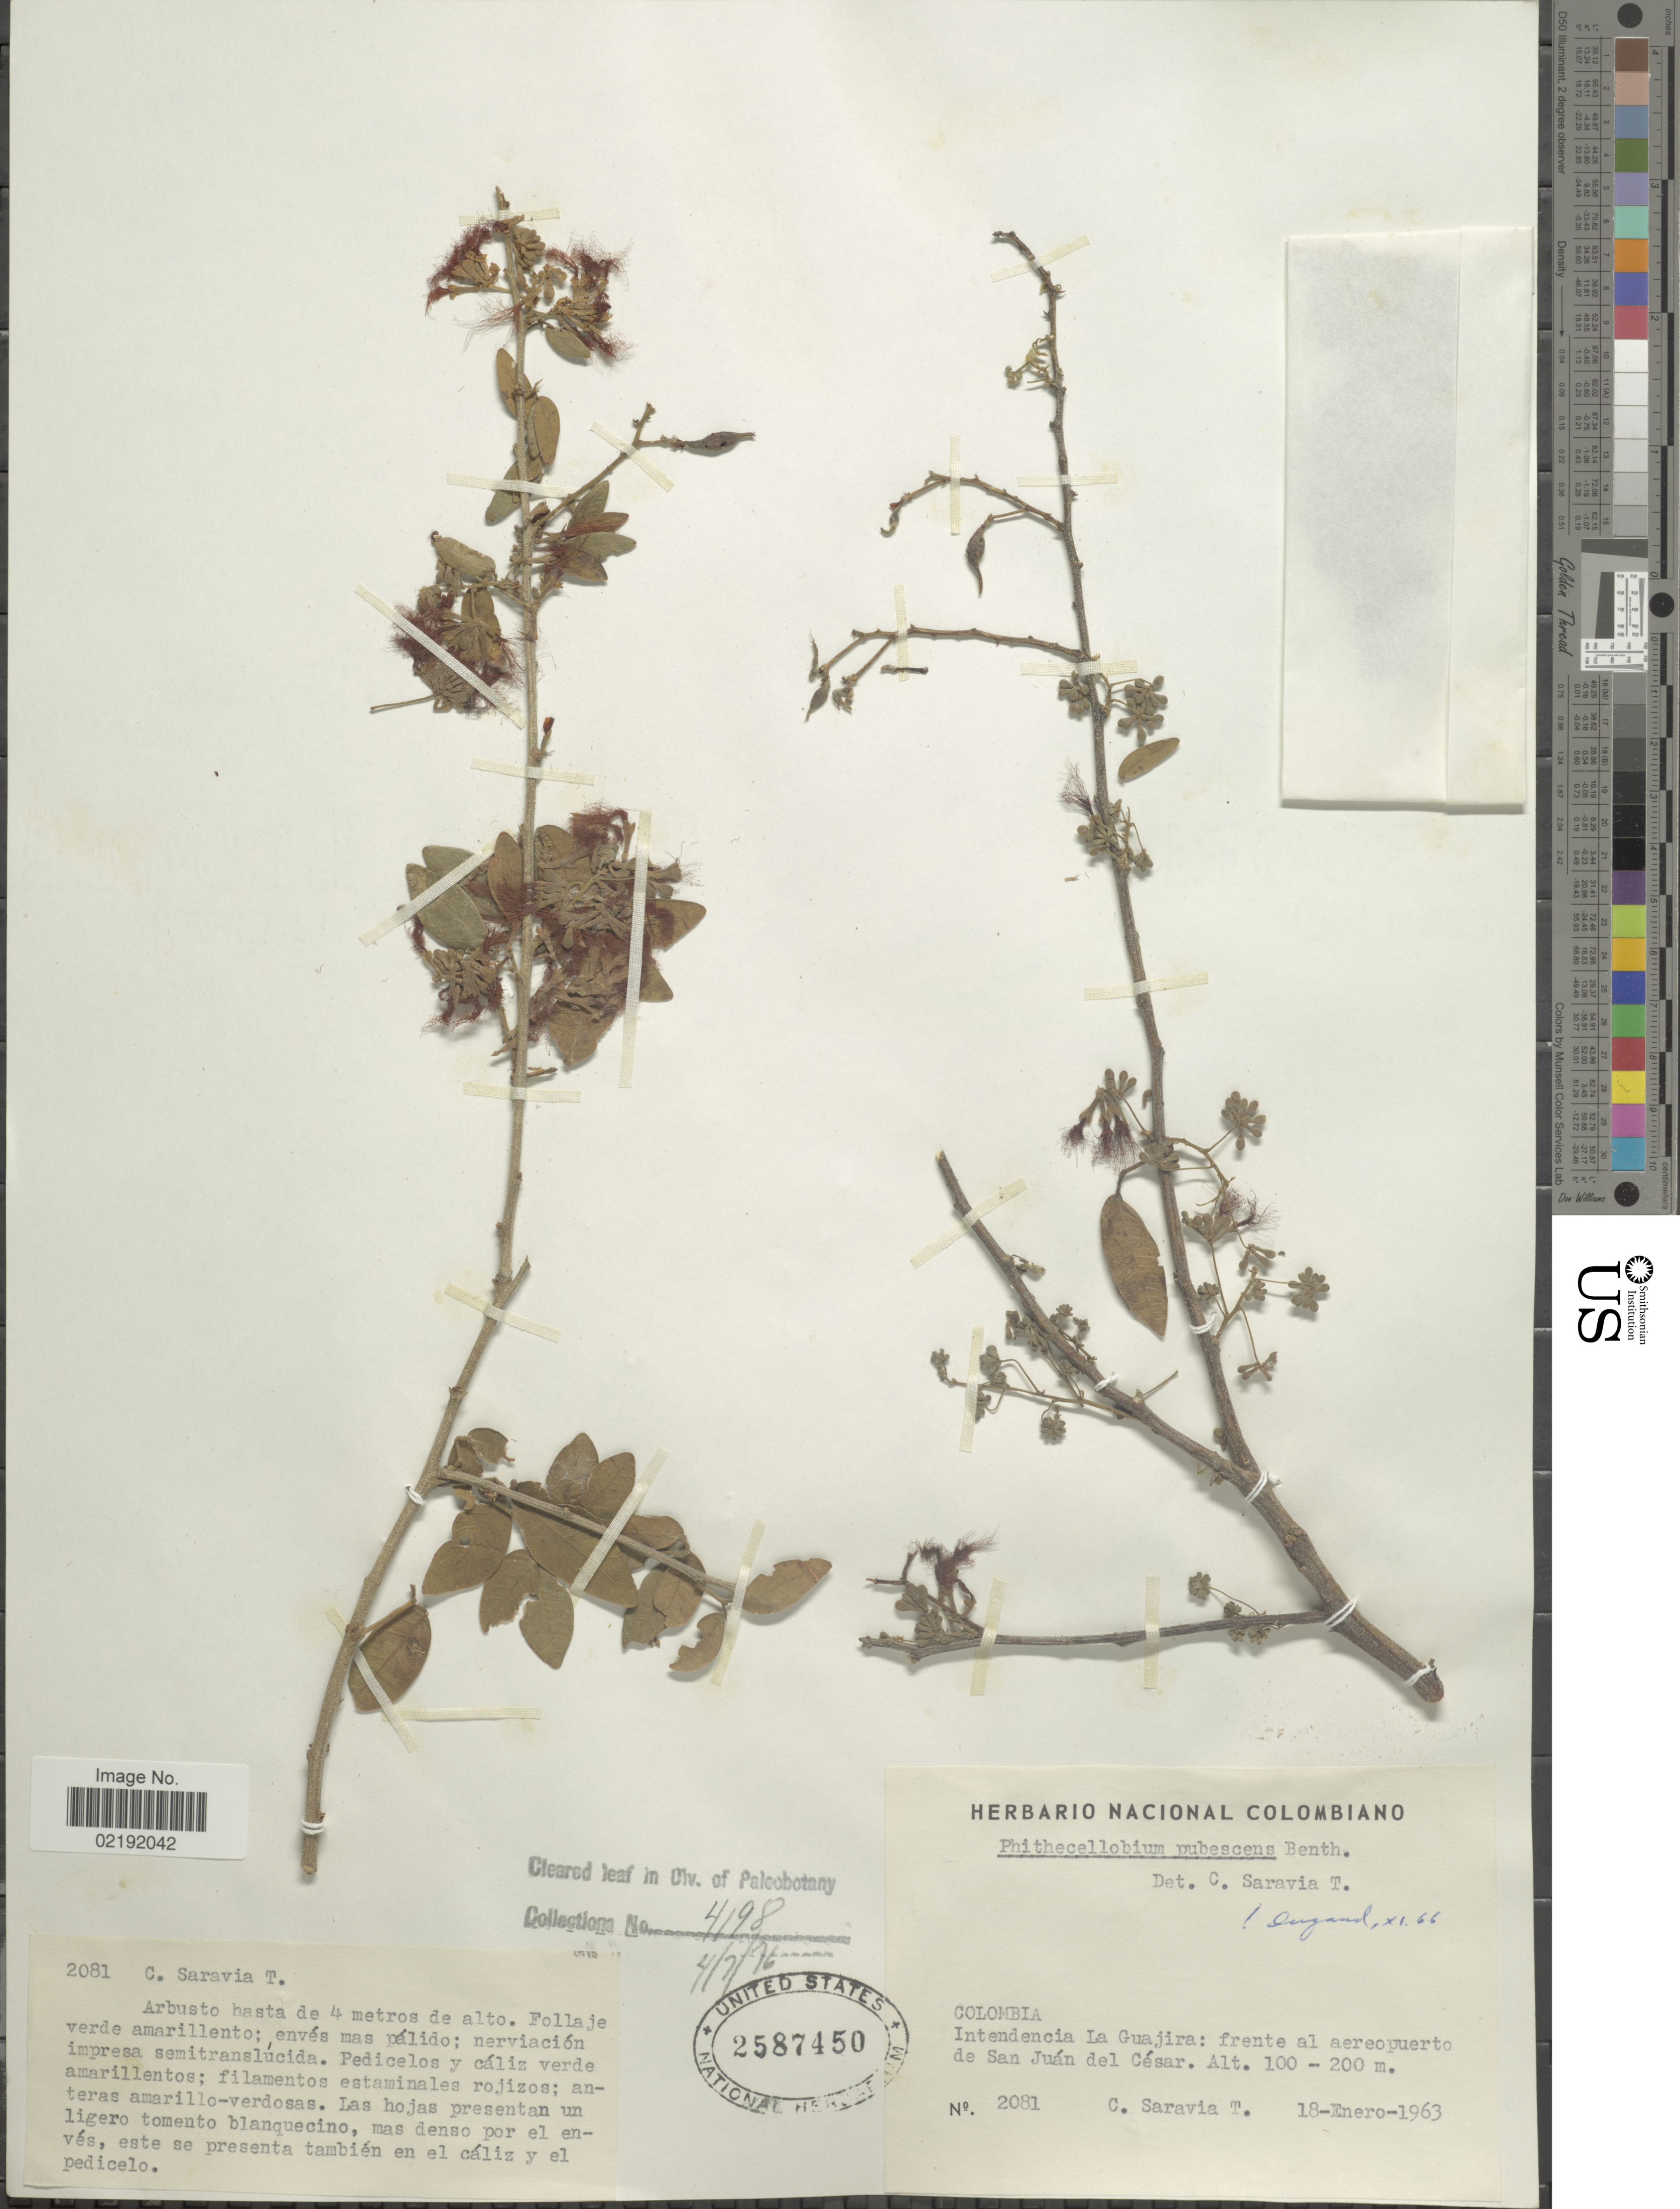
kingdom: Plantae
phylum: Tracheophyta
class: Magnoliopsida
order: Fabales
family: Fabaceae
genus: Pithecellobium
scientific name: Pithecellobium roseum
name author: (Vahl) Barneby & J.W. Grimes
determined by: U.S. National Herbarium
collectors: C. Saravia T.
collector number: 2081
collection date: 1963-01-18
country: Colombia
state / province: La Guajira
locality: Colombia. Intendencia La Guajira: frente al aereopuerto de San Juán del César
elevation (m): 100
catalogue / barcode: US 2587450